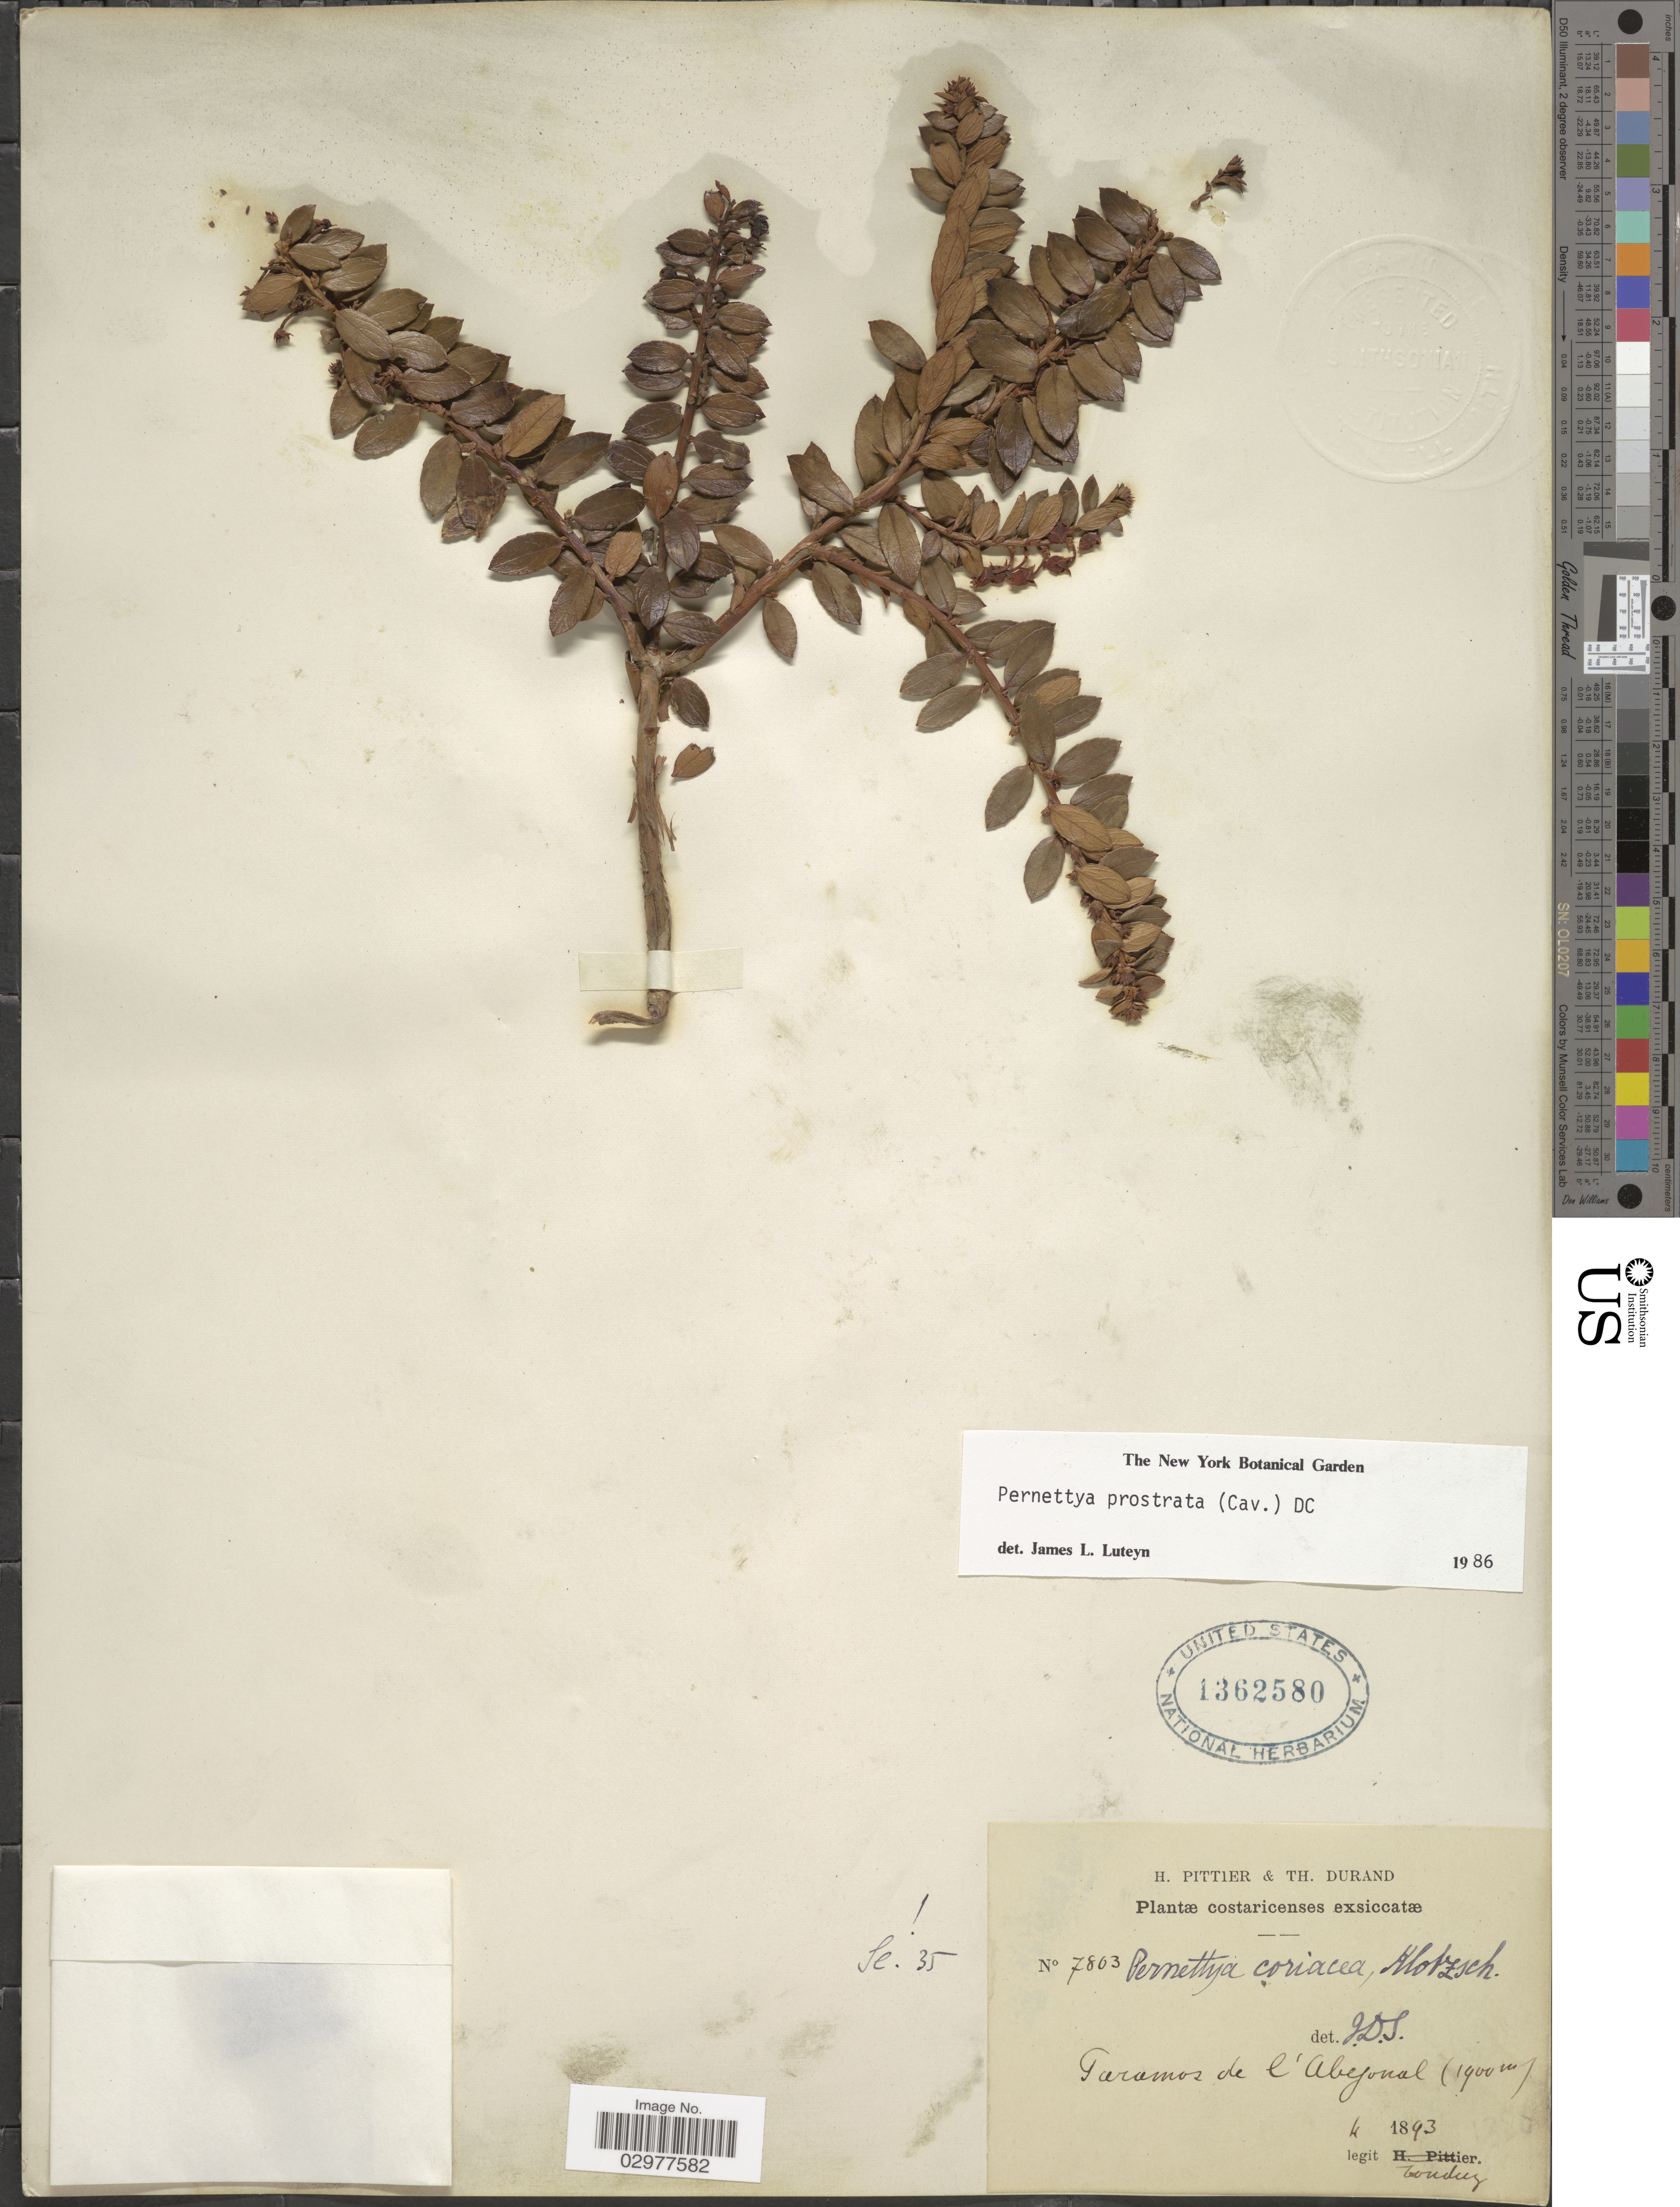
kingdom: Plantae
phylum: Tracheophyta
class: Magnoliopsida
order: Ericales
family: Ericaceae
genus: Pernettya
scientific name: Pernettya prostrata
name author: (Cav.) DC.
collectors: Tonduz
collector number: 7803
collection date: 1893-04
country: Costa Rica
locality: Paramos de l'Abejonal.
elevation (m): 1900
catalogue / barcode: US 1362580